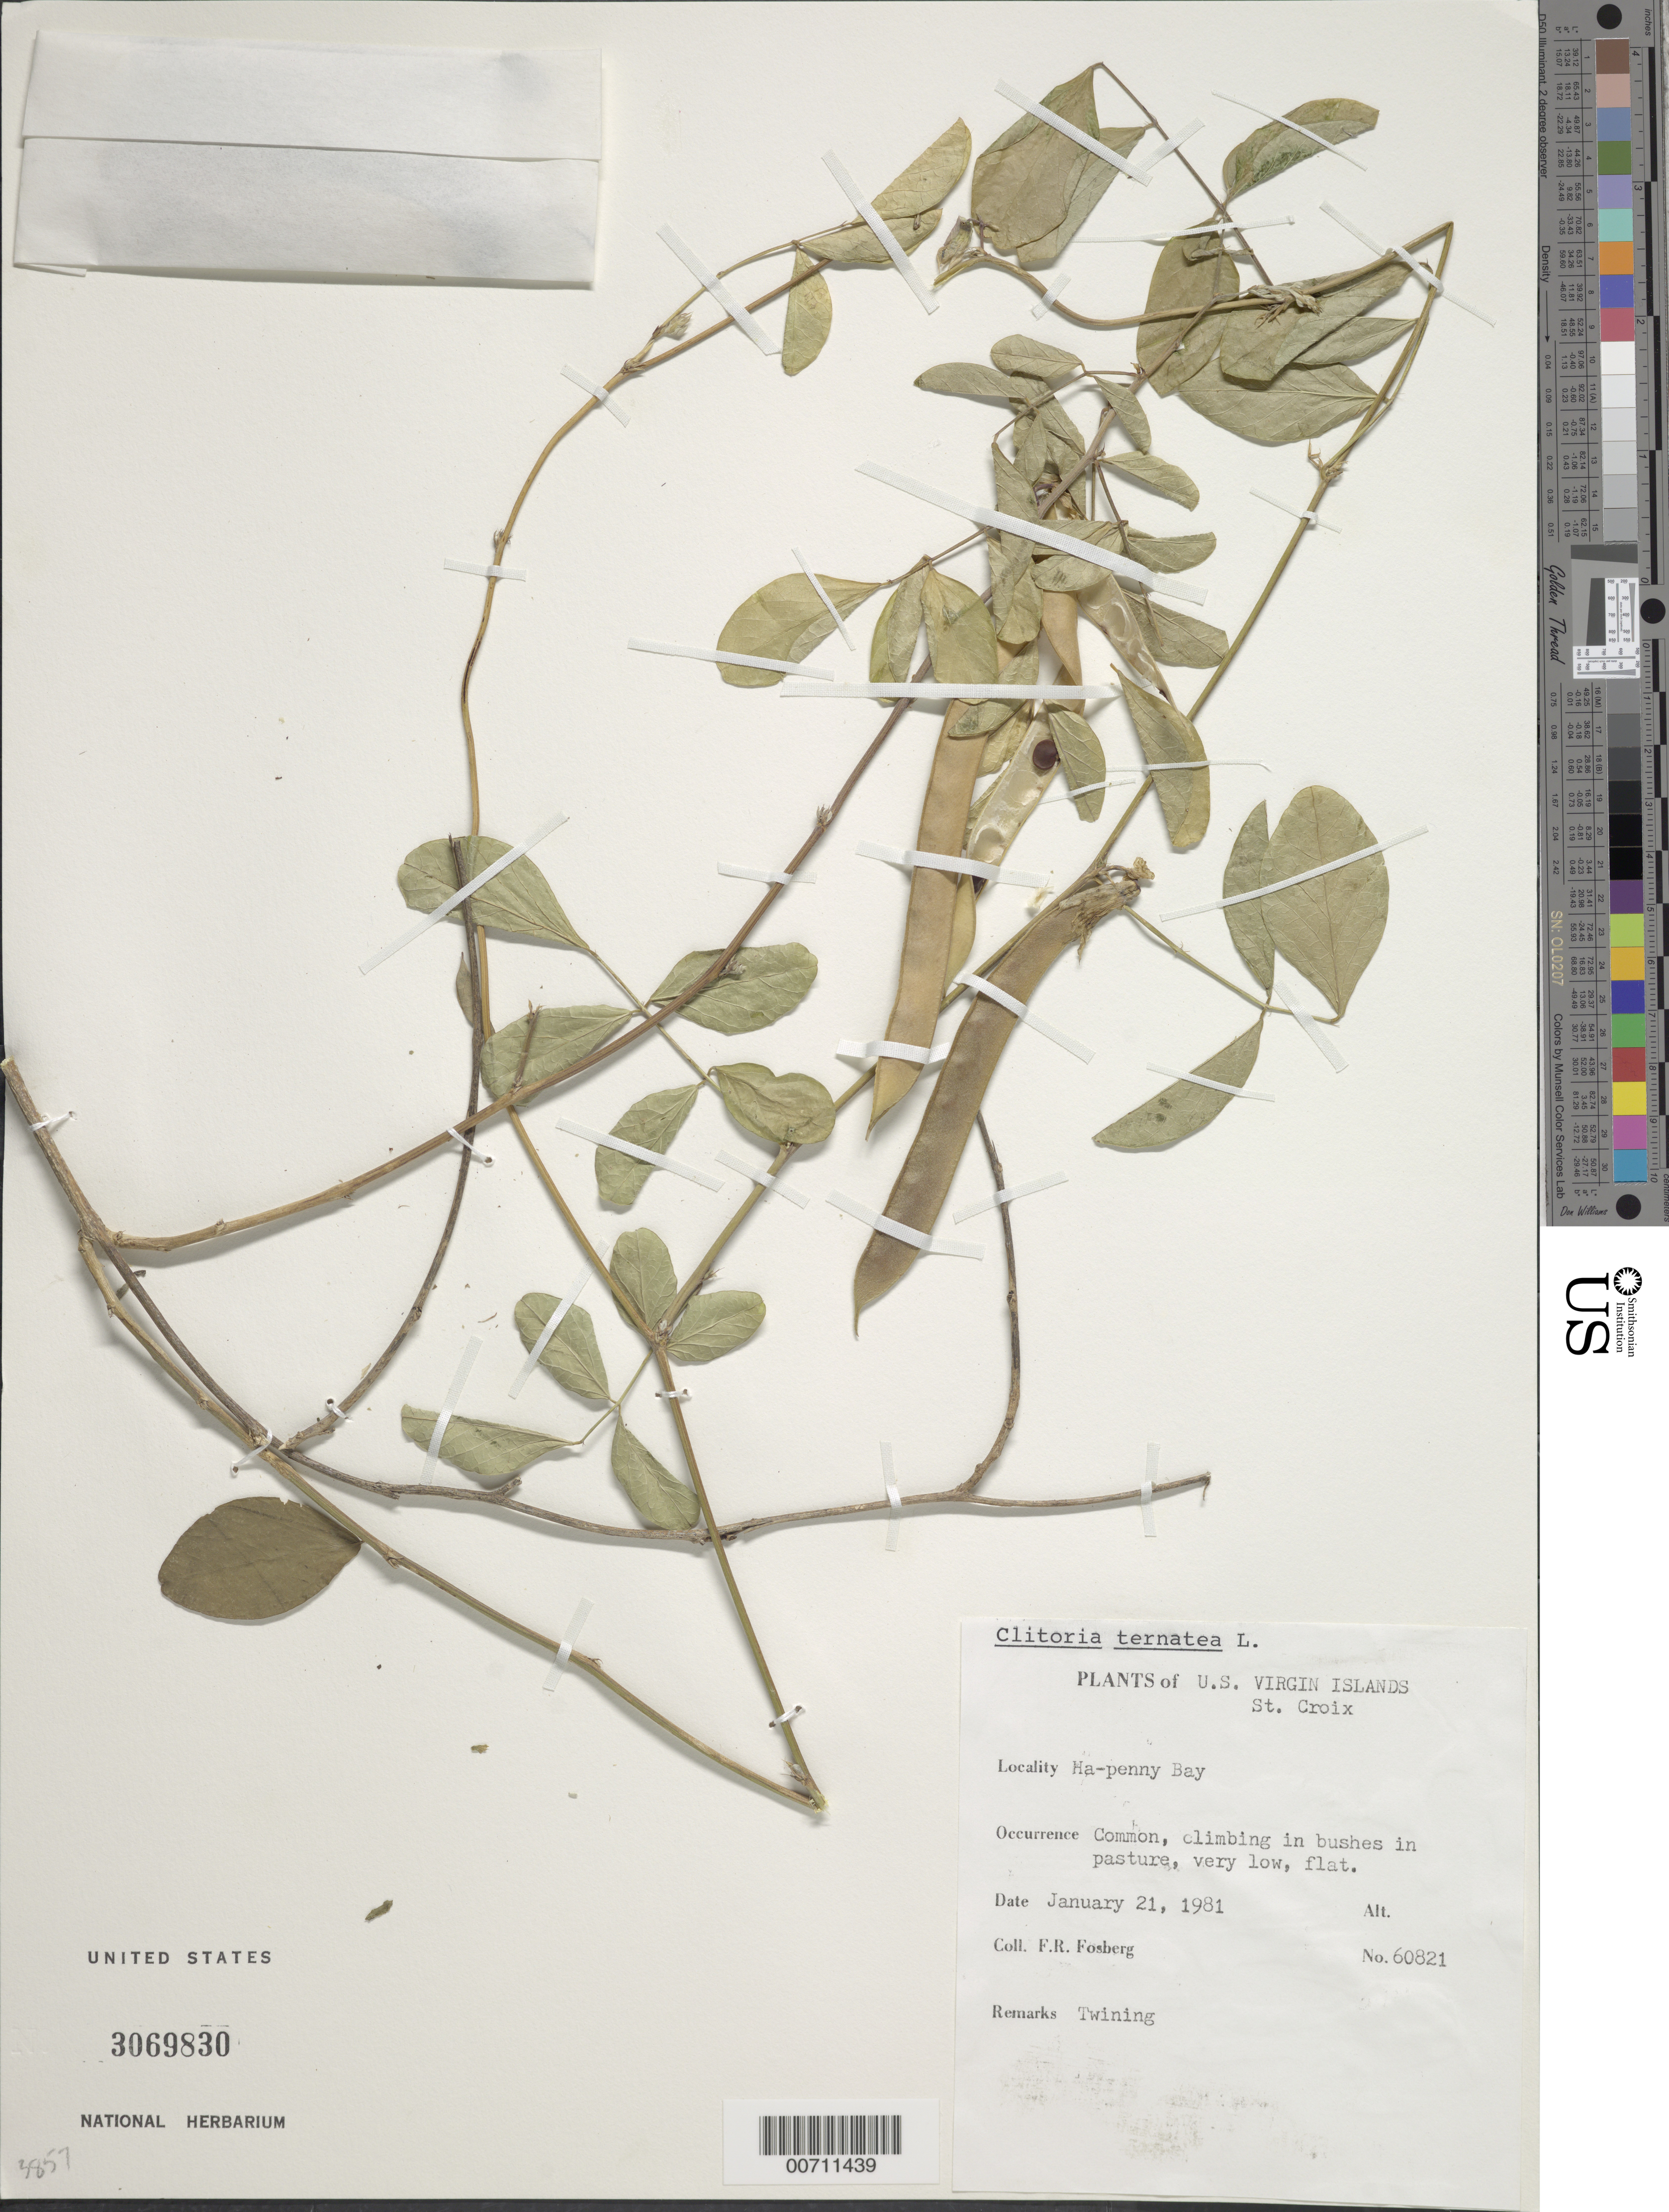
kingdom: Plantae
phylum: Tracheophyta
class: Magnoliopsida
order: Fabales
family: Fabaceae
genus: Clitoria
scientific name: Clitoria ternatea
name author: L.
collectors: F. R. Fosberg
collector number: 60821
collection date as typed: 21 Jan 1981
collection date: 1981-01-21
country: U.S. Virgin Islands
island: St. Croix Island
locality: Ma-penny Bay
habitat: Climbing in bushes in pasture, very low, flat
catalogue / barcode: US 3069830